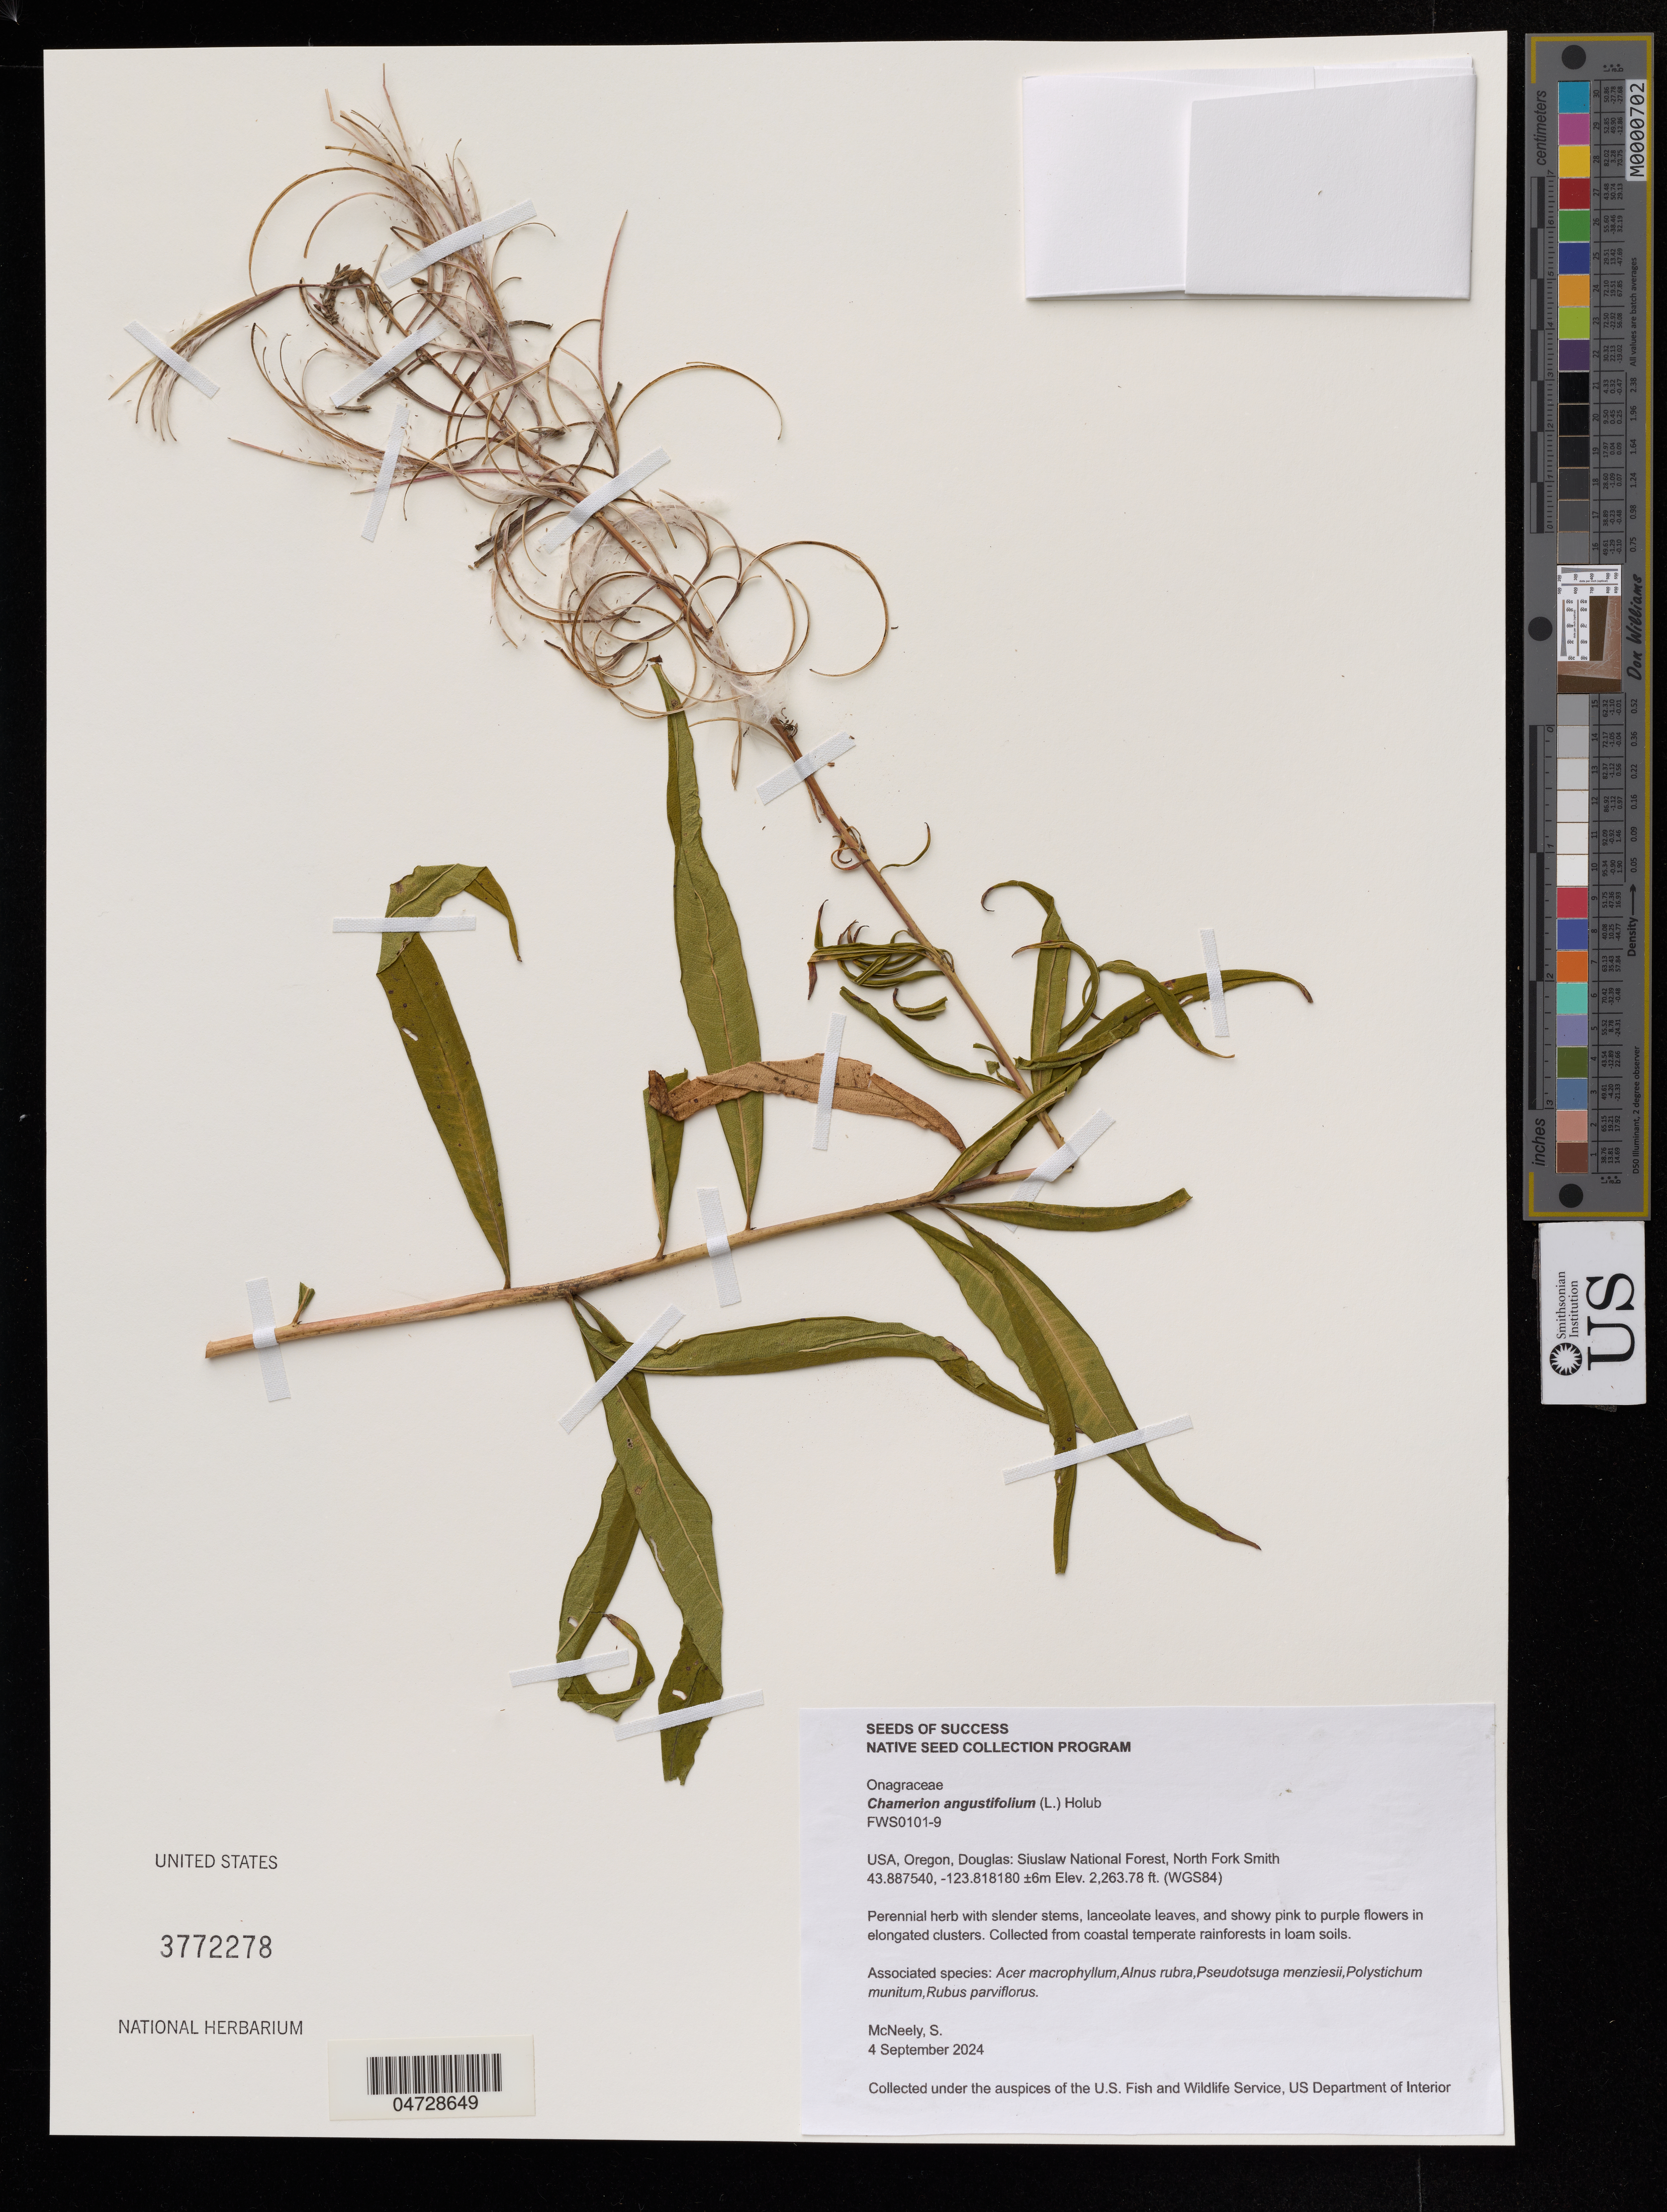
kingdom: Plantae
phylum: Tracheophyta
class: Magnoliopsida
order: Myrtales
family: Onagraceae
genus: Chamerion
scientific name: Chamerion angustifolium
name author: (L.) Holub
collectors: S. McNeely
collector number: FWS0101-9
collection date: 2024-09-04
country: United States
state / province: Oregon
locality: Douglas: Siuslaw National Forest, North Fork Smith.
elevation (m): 690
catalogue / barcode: US 3772278